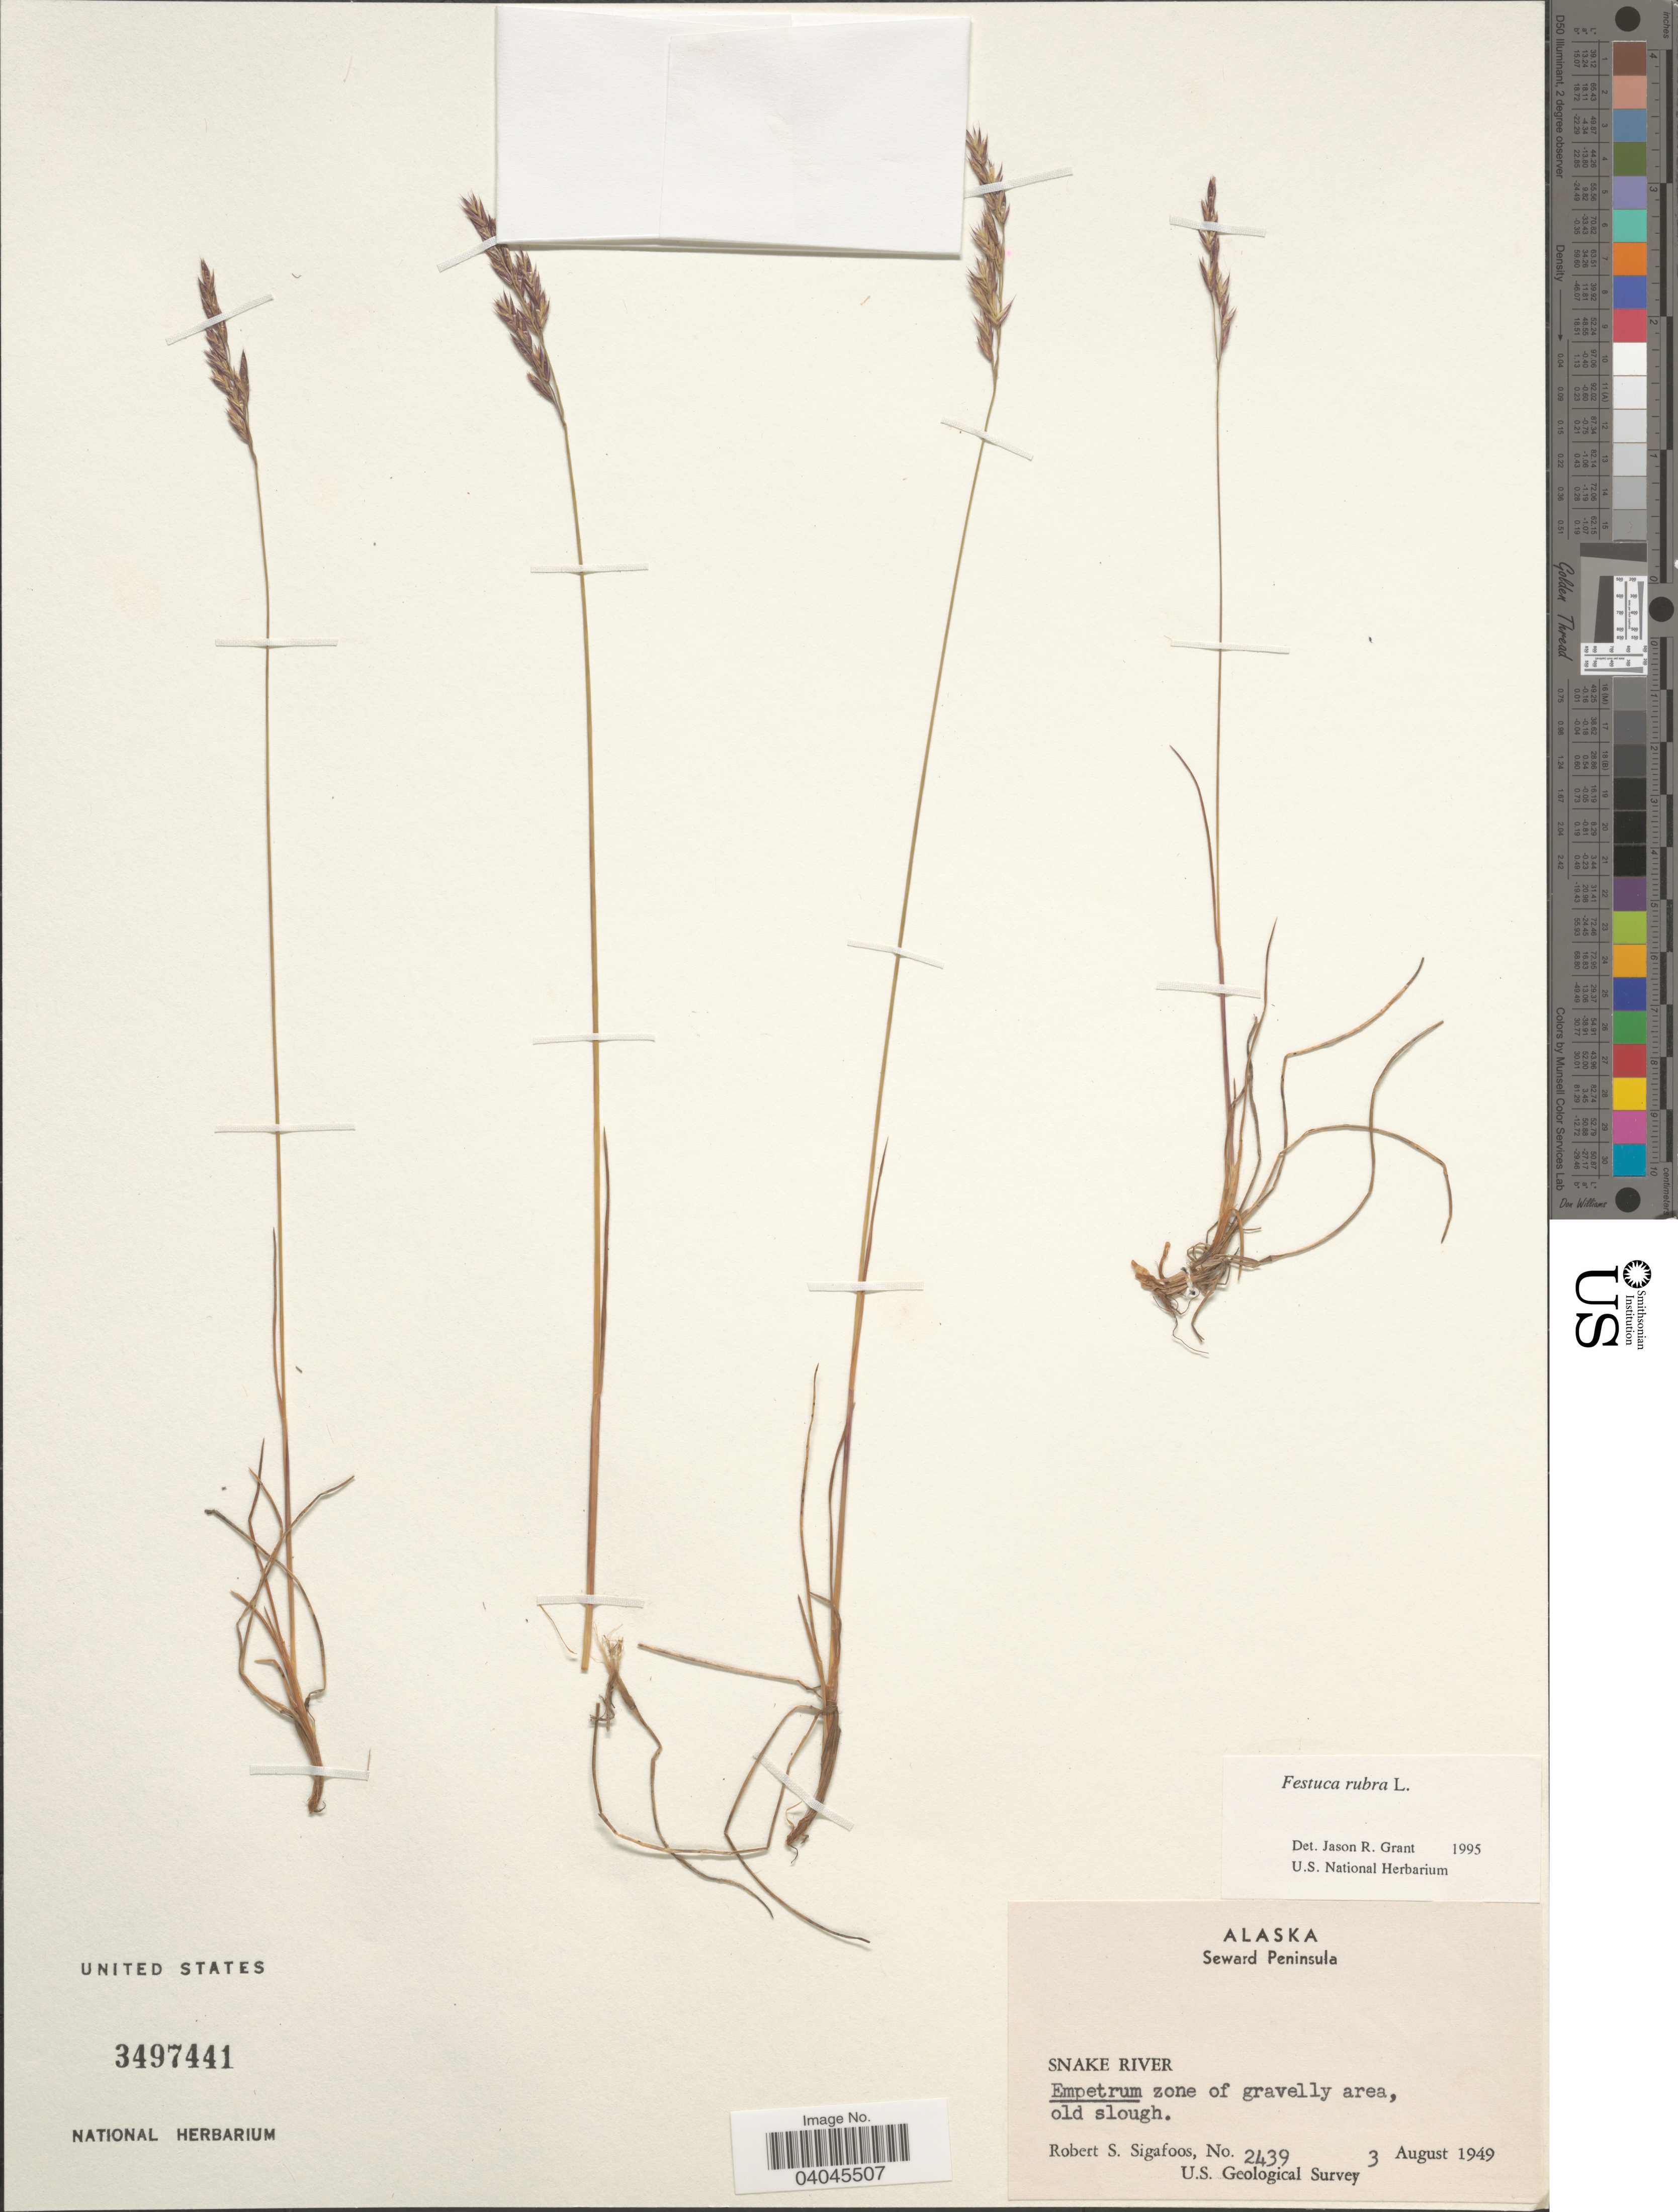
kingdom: Plantae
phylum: Tracheophyta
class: Liliopsida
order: Poales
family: Poaceae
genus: Festuca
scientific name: Festuca rubra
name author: L.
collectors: R. Sigafoos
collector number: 2439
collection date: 1949-08-03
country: United States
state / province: Alaska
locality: Seward Peninsula. Snake River.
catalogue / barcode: US 3497441